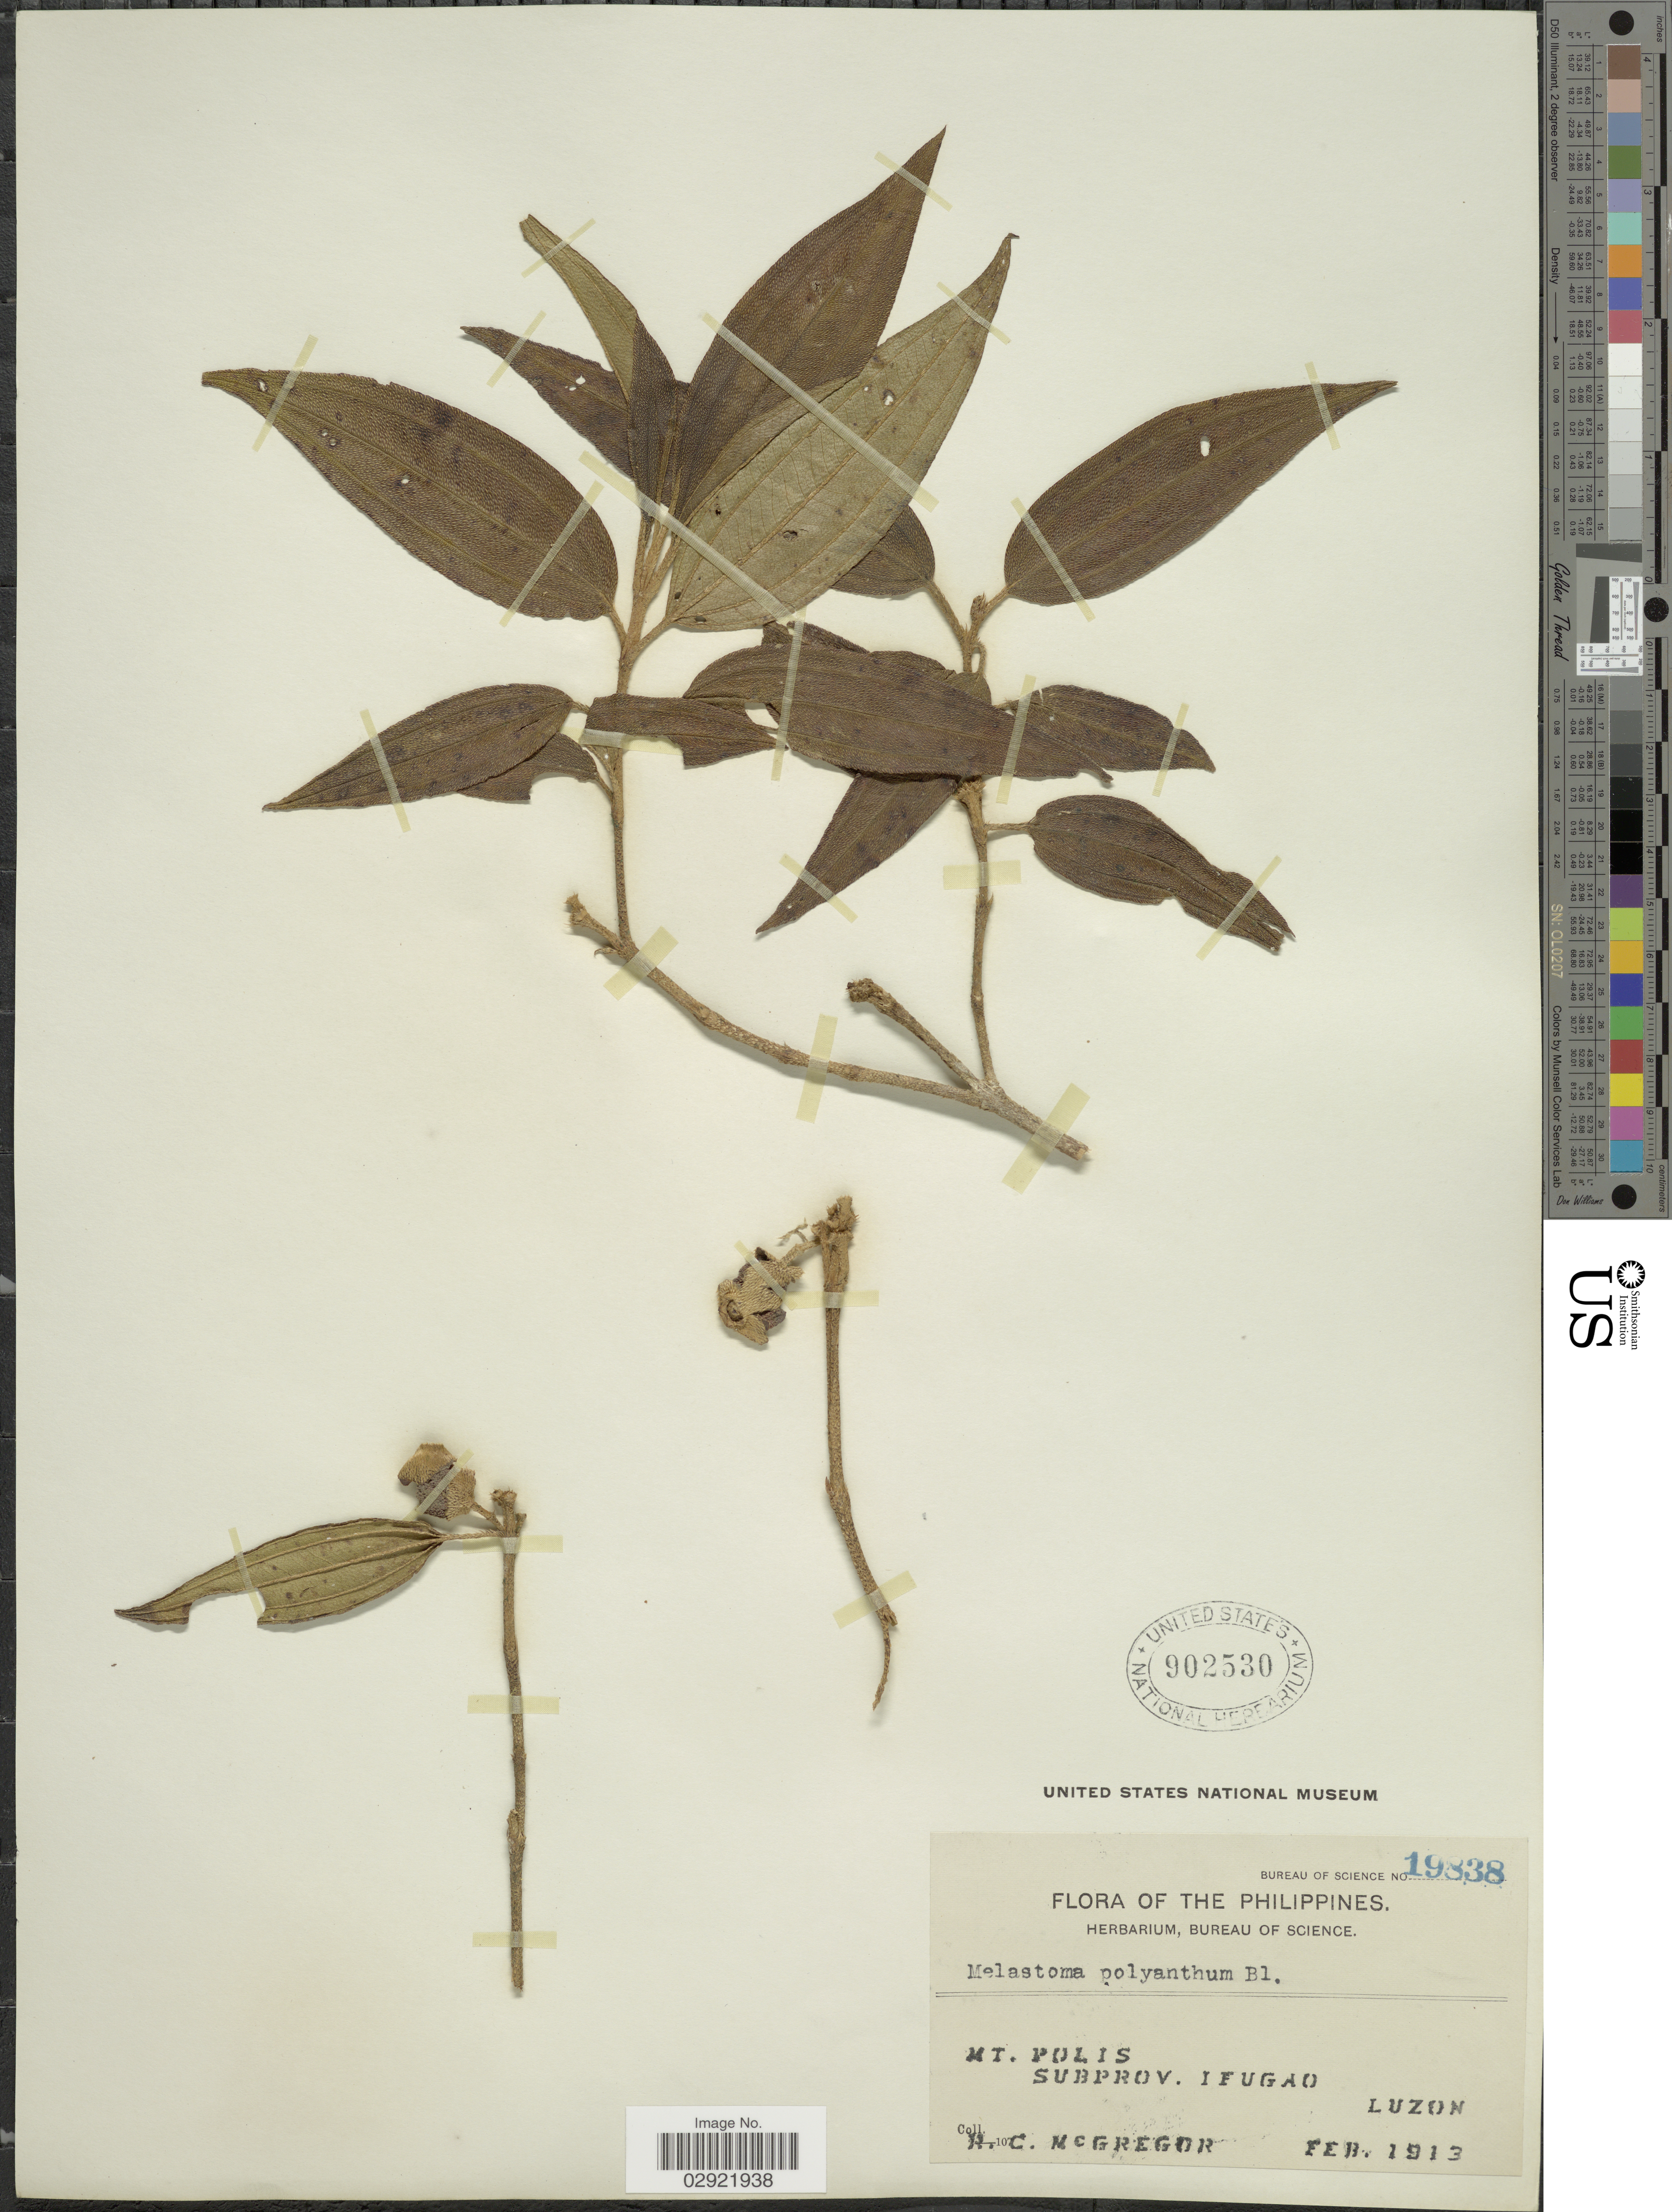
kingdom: Plantae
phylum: Tracheophyta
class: Magnoliopsida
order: Myrtales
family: Melastomataceae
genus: Melastoma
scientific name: Melastoma malabathricum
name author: L.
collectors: R. C. McGregor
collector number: Bureau of Science 19838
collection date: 1913-02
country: Philippines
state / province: Cordillera (Administrative Region)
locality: Mt. Polis, Subprov. Ifugao, Luzon.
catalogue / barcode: US 902530